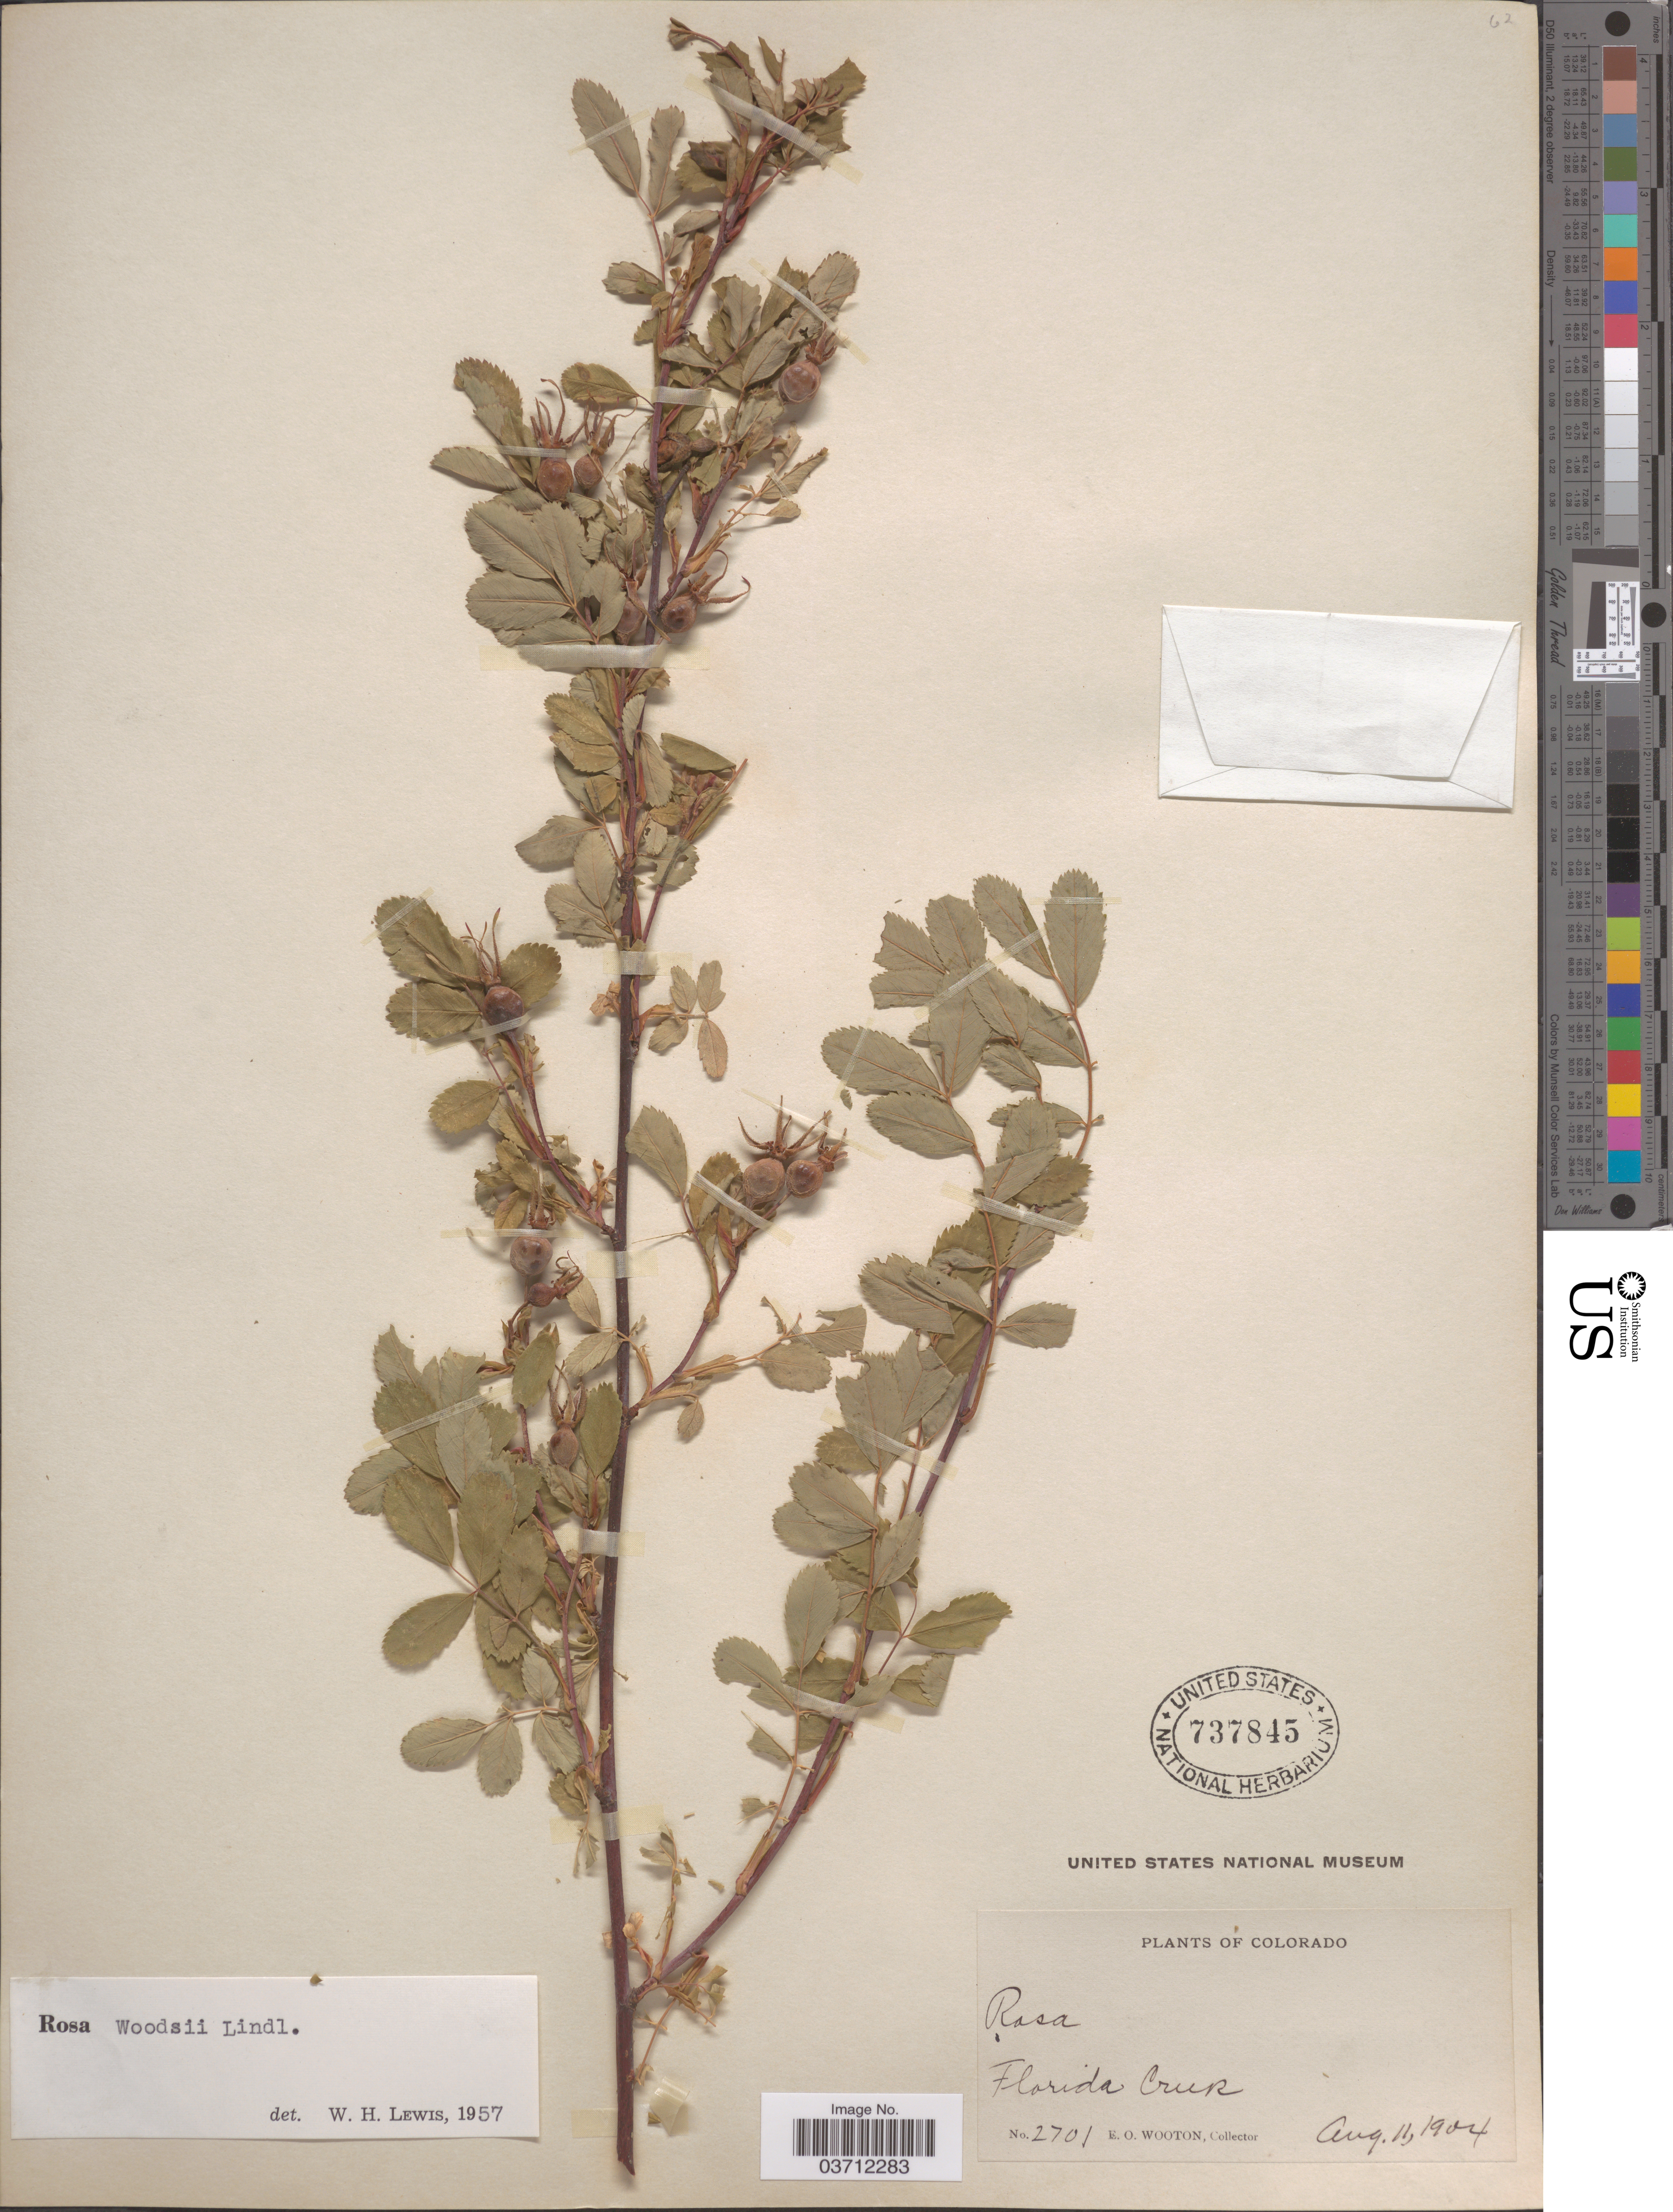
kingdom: Plantae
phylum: Tracheophyta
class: Magnoliopsida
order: Rosales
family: Rosaceae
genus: Rosa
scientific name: Rosa woodsii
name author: Lindl.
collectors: E. O. Wooton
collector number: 2701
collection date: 1904-08-11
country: United States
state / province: Colorado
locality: Florida Creek.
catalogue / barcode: US 737845